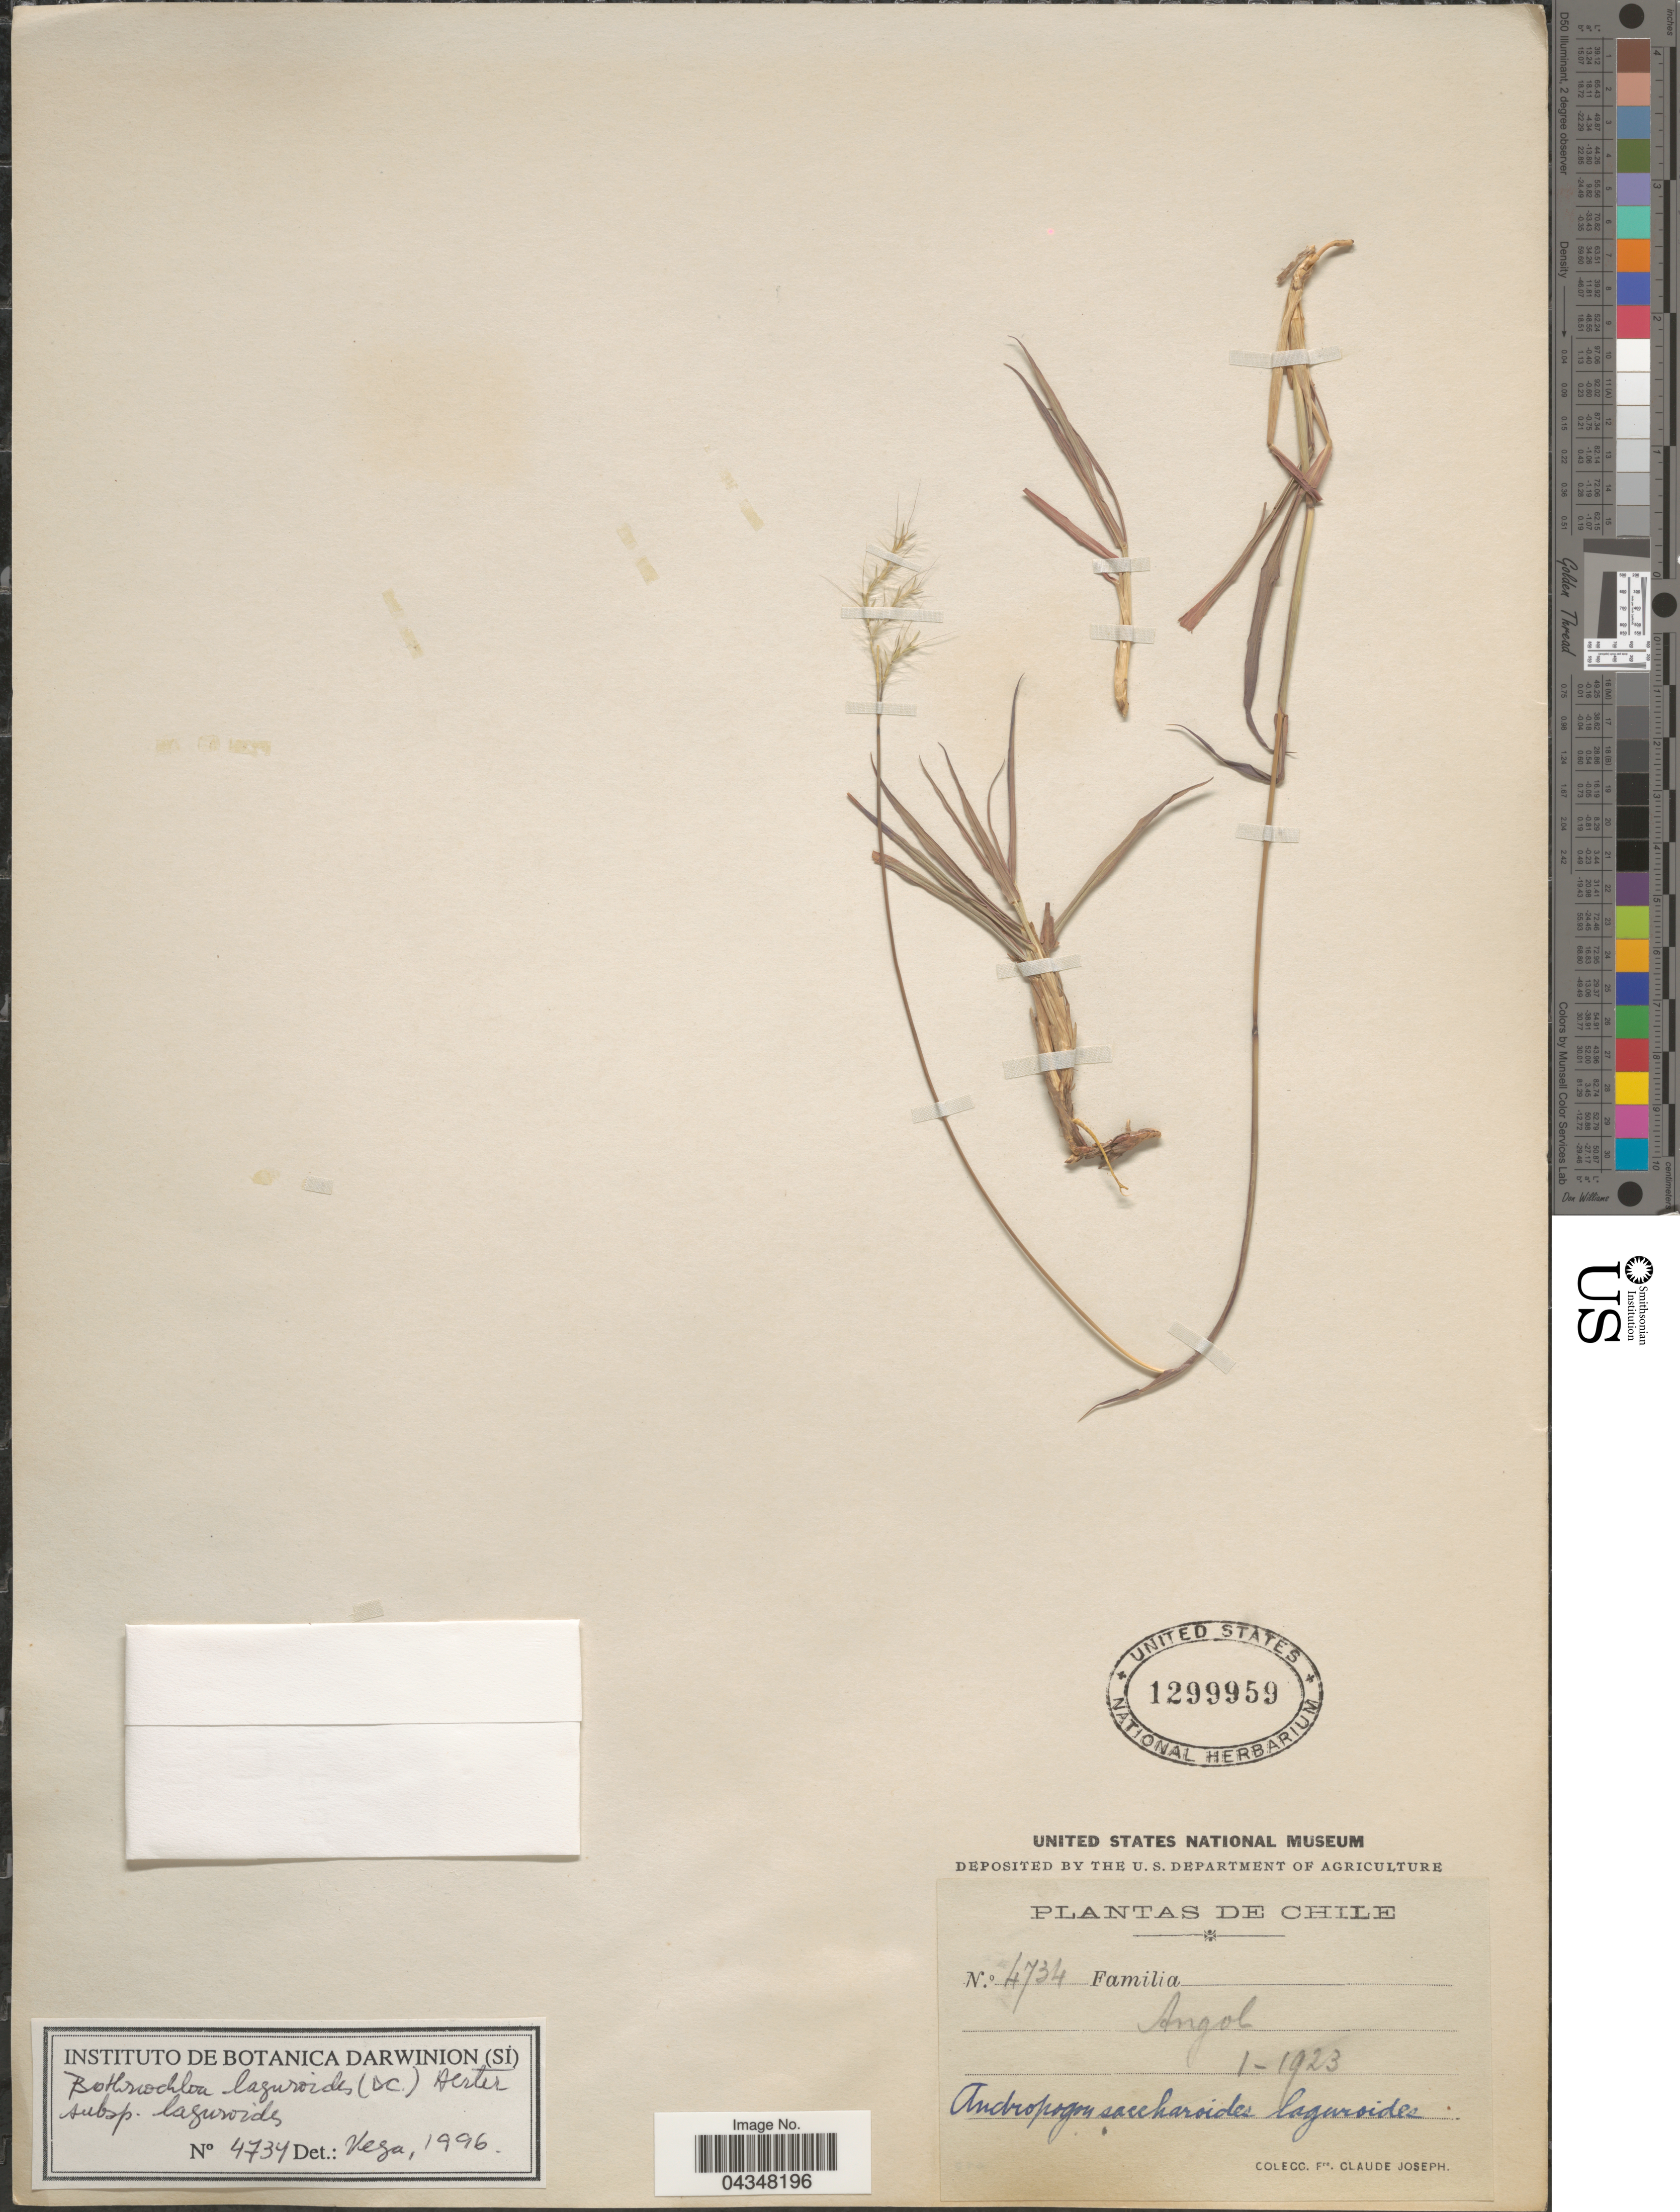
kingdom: Plantae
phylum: Tracheophyta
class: Liliopsida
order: Poales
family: Poaceae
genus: Bothriochloa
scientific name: Bothriochloa laguroides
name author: (DC.) Herter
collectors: Bro. Claude-Joseph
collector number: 4734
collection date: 1923-01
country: Chile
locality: Angol.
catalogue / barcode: US 1299959